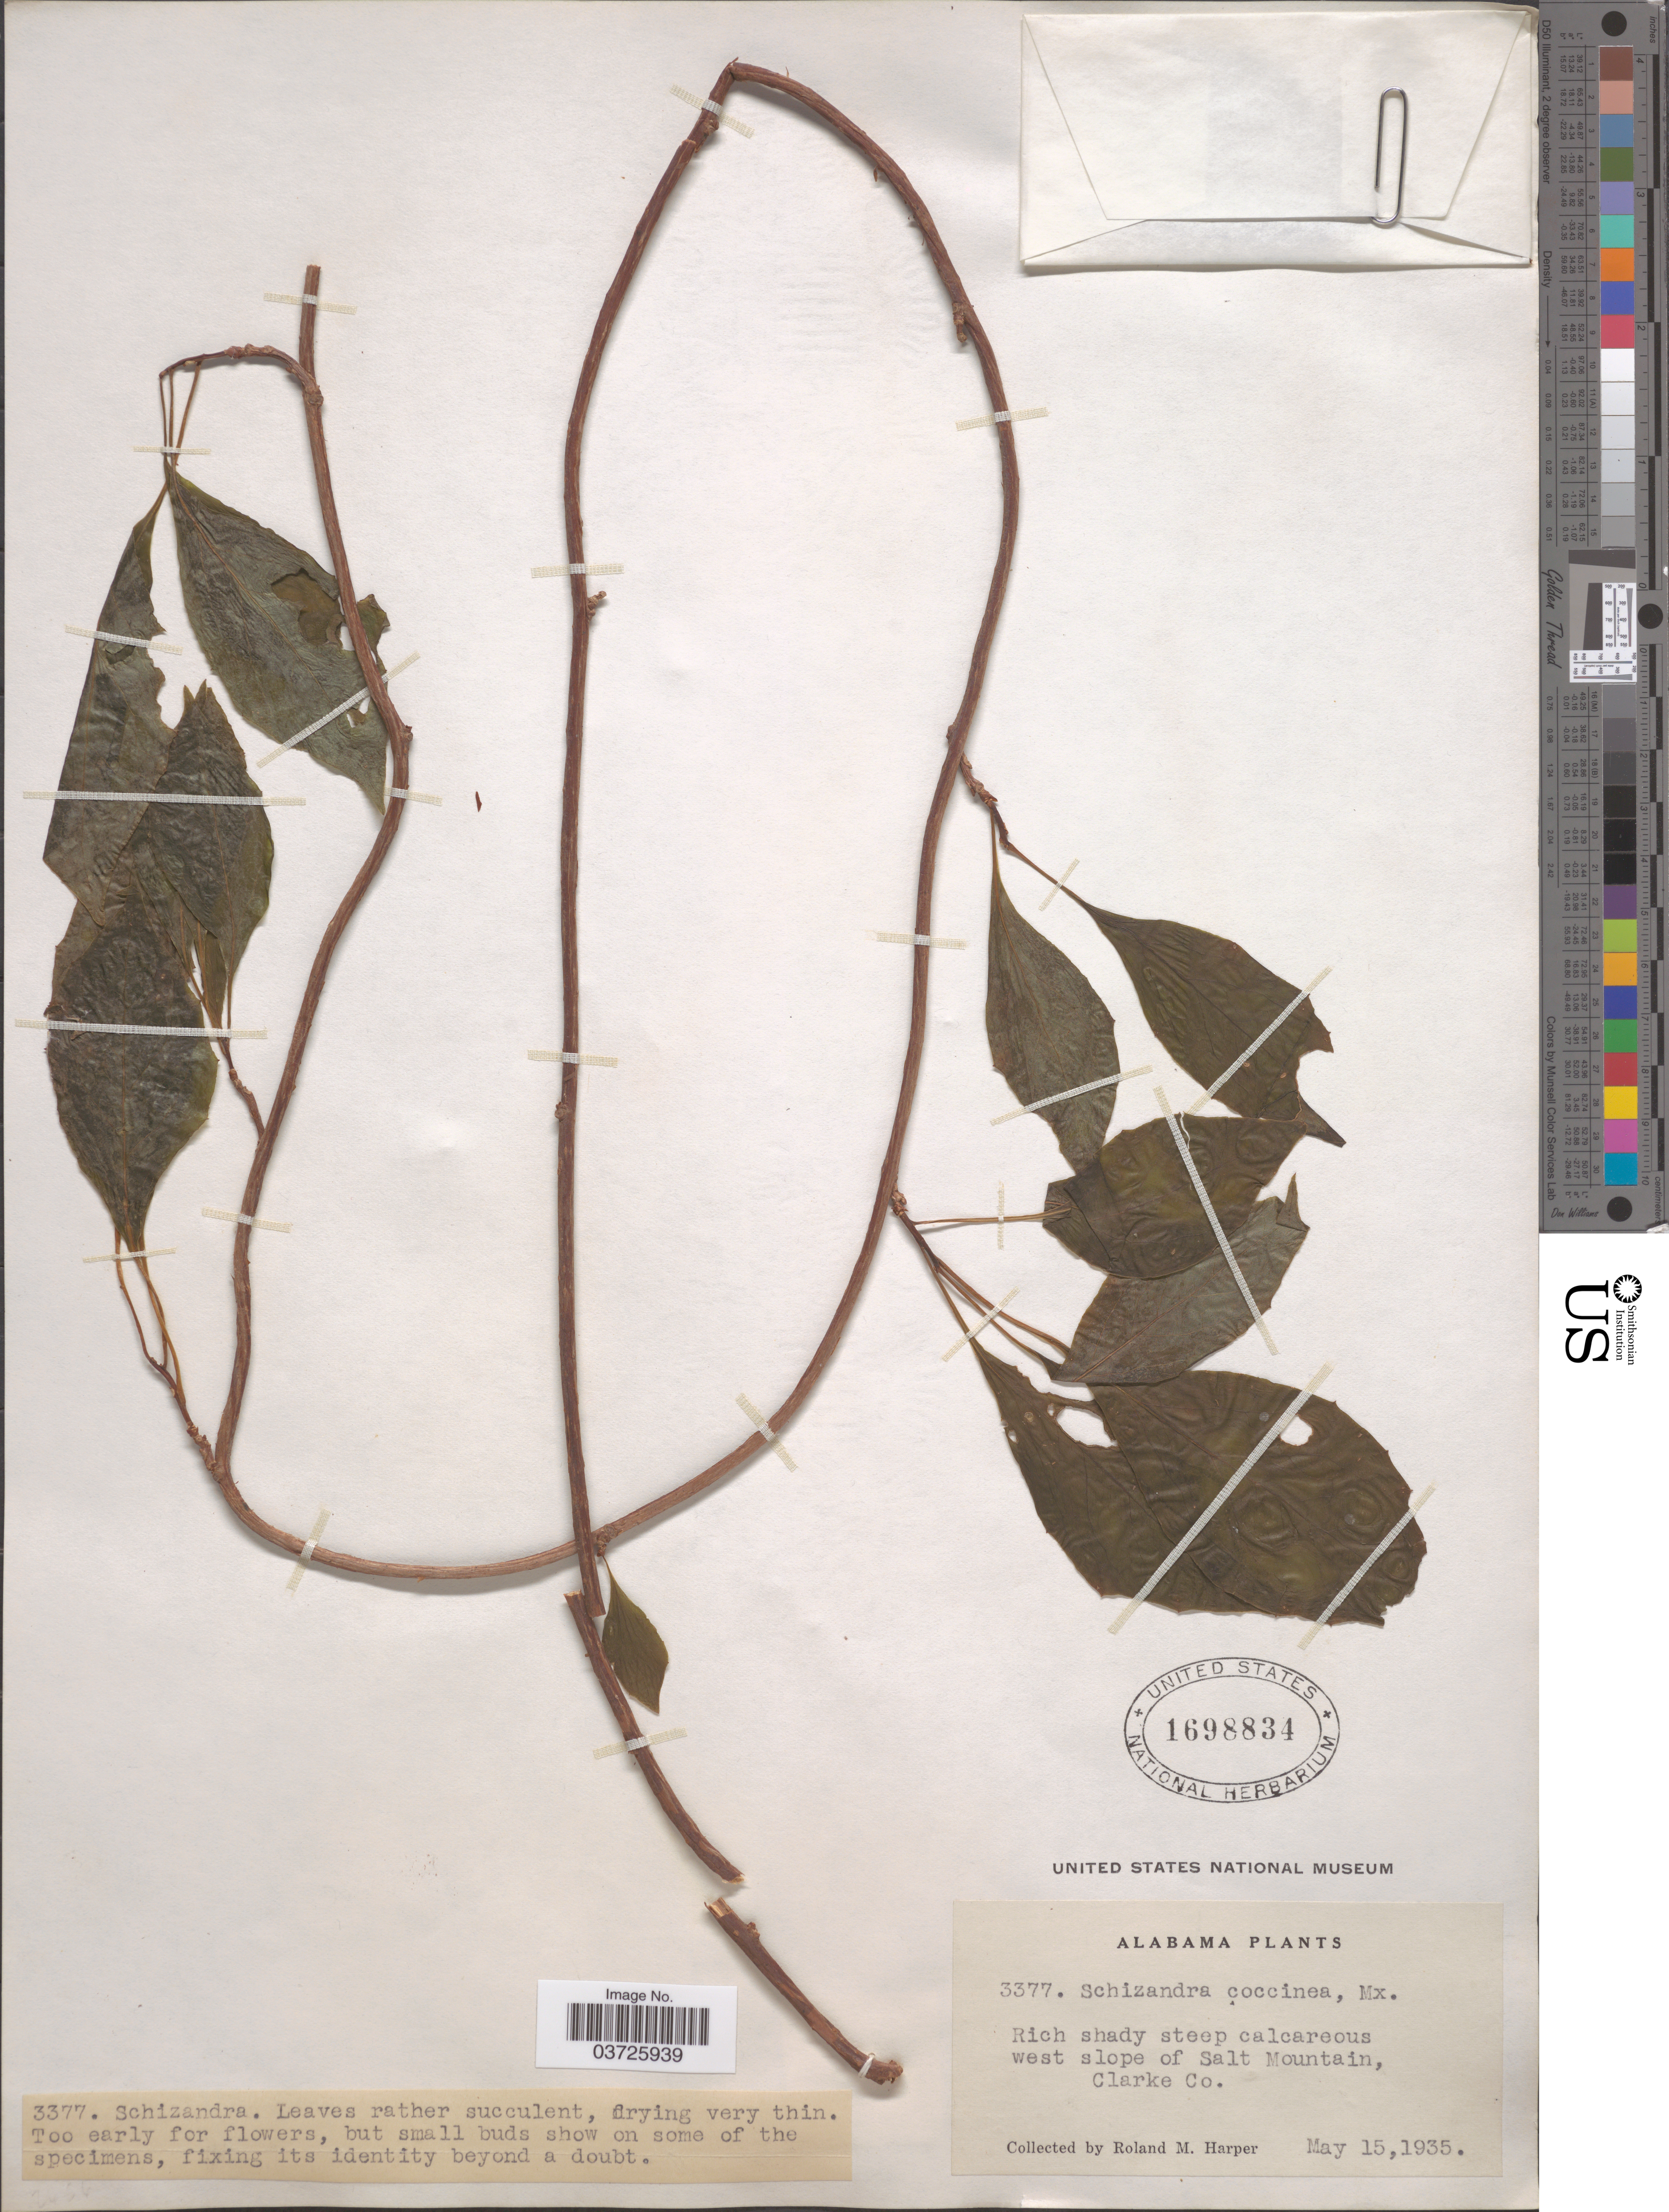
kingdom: Plantae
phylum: Tracheophyta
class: Magnoliopsida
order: Austrobaileyales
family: Schisandraceae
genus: Schisandra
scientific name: Schisandra glabra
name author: (Brickell) Rehder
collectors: R. M. Harper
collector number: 3377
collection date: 1935-05-15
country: United States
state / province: Alabama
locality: West slope of Salt Mountain, Clarke Co.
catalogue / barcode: US 1698834